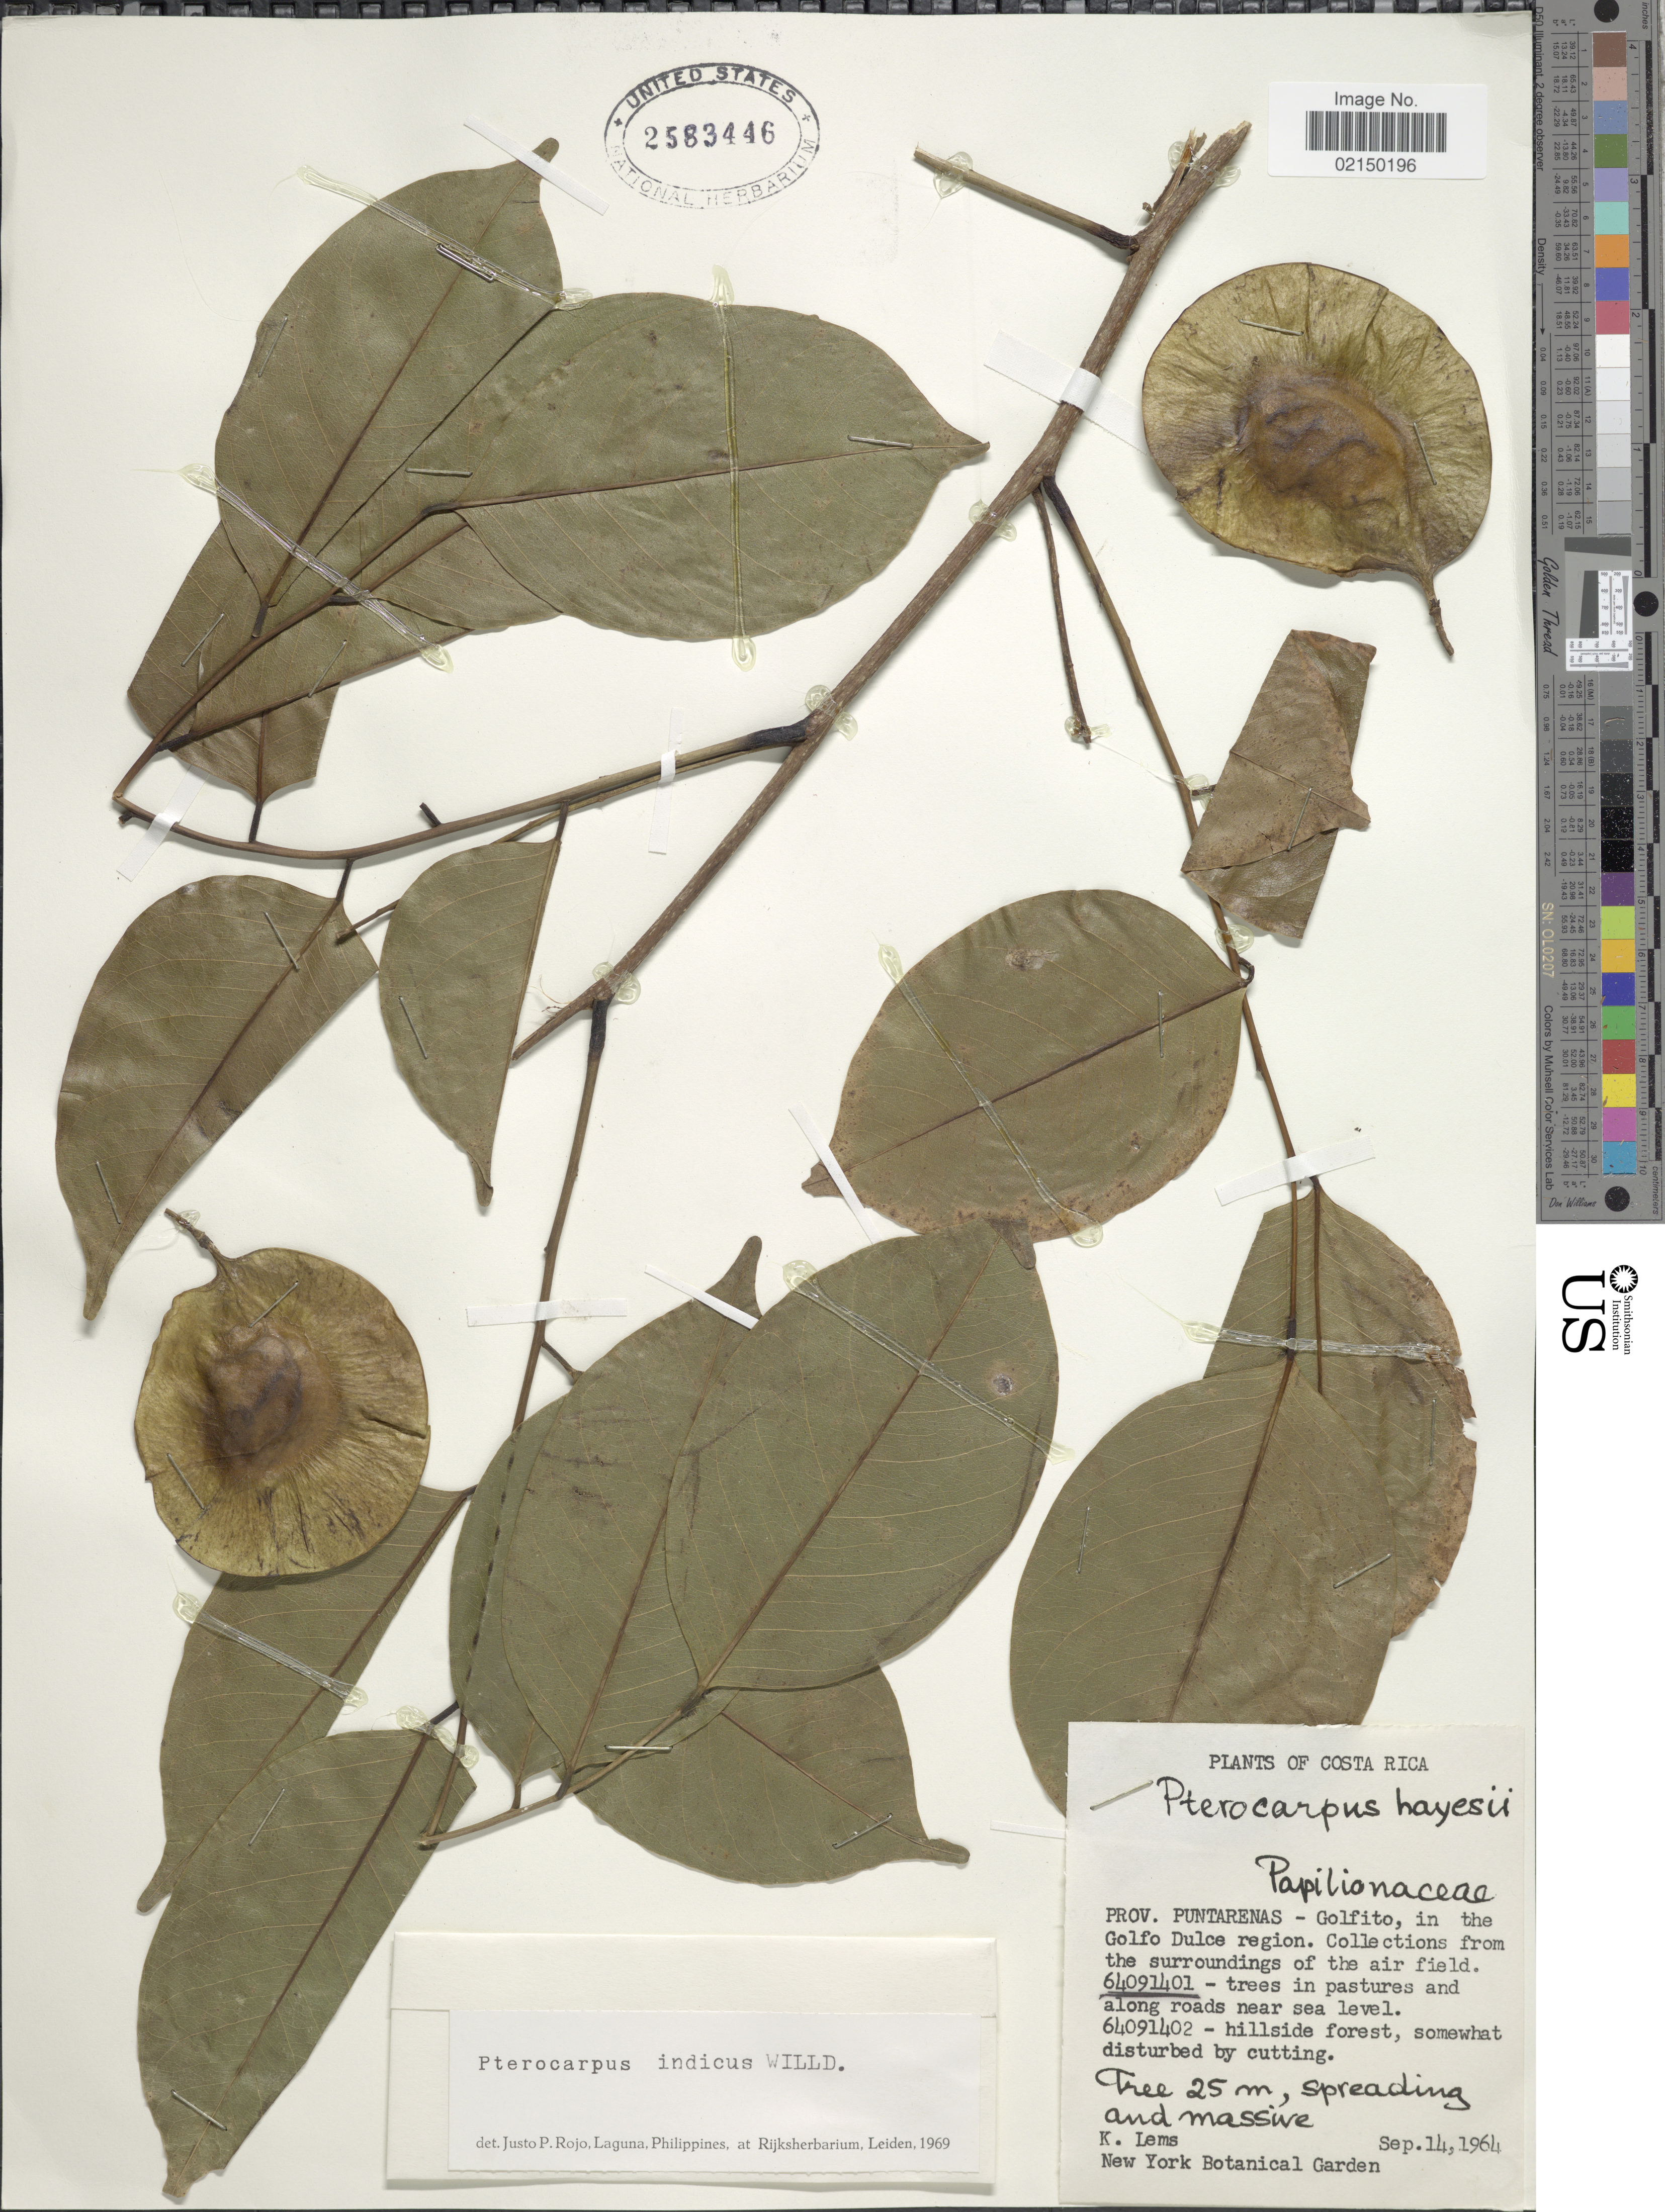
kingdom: Plantae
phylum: Tracheophyta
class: Magnoliopsida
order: Fabales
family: Fabaceae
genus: Pterocarpus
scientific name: Pterocarpus indicus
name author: Willd.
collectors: K. Lems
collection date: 1964-09-14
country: Costa Rica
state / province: Puntarenas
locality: Golfito, in the Golfo Dulce Region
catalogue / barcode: US 2583446